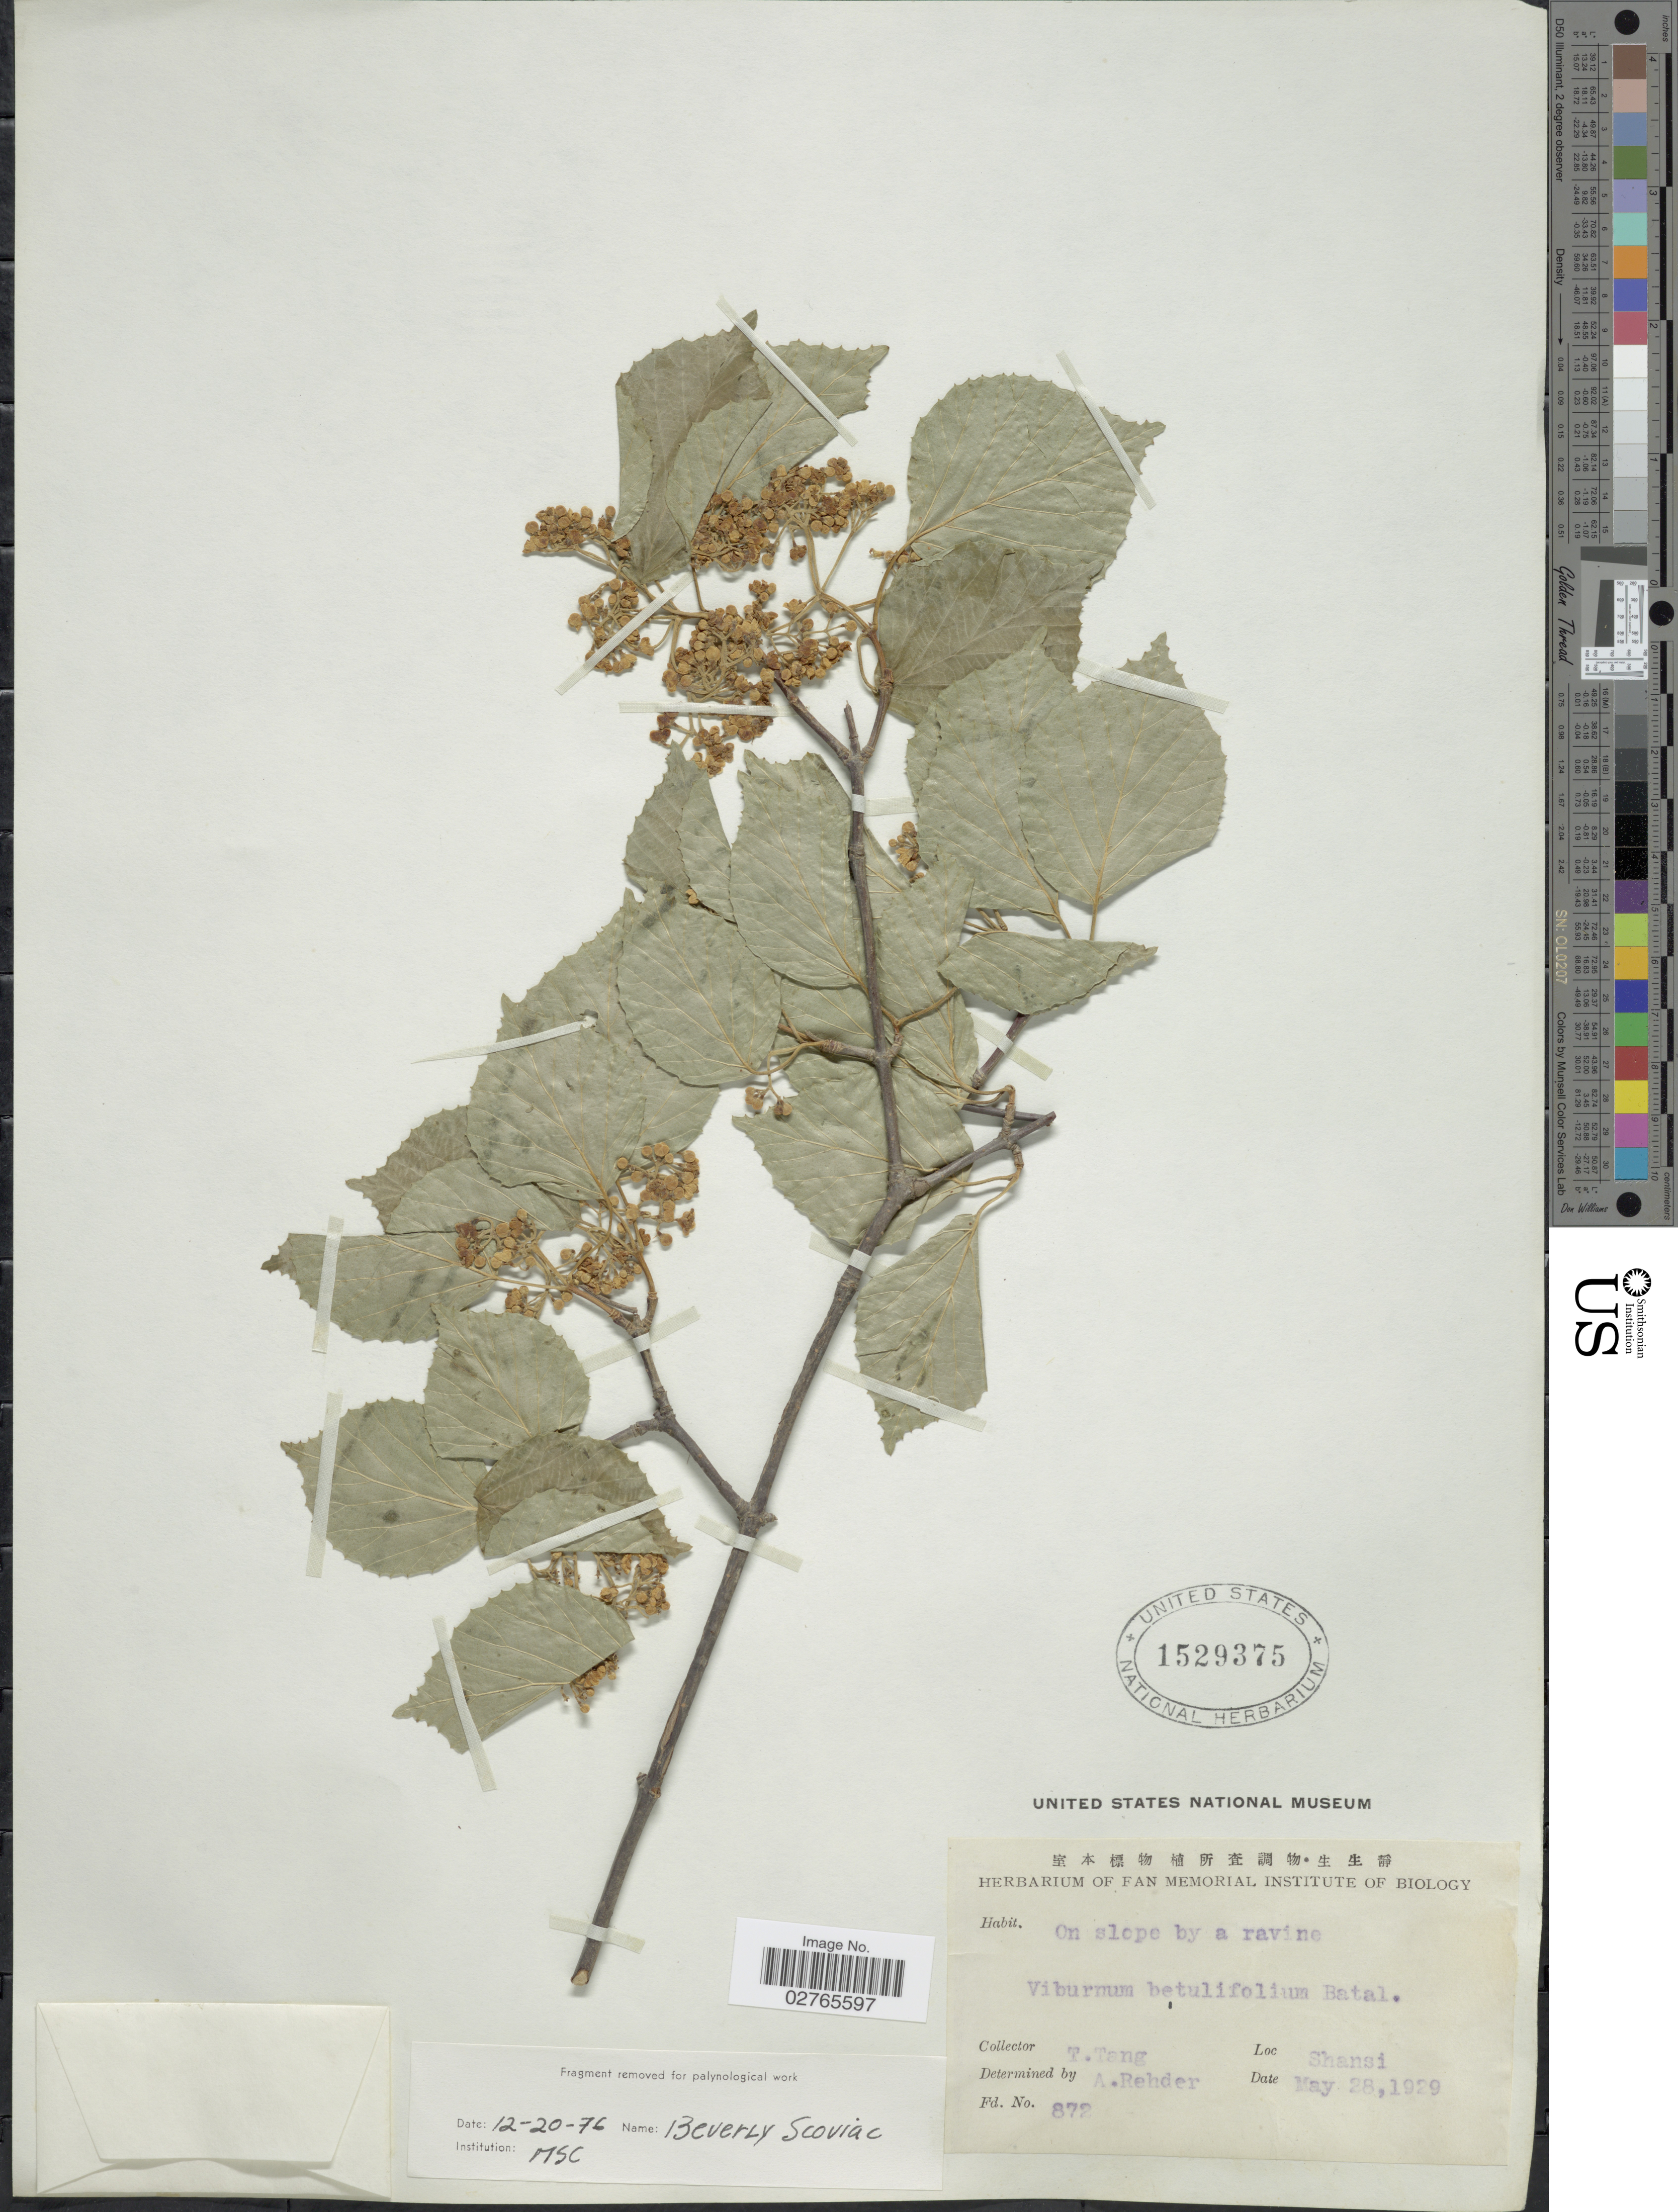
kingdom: Plantae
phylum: Tracheophyta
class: Magnoliopsida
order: Dipsacales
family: Viburnaceae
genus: Viburnum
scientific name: Viburnum betulifolium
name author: Batalin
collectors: T. Tang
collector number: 872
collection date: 1929-05-28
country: China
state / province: Shanxi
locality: Shansi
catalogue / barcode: US 1529375